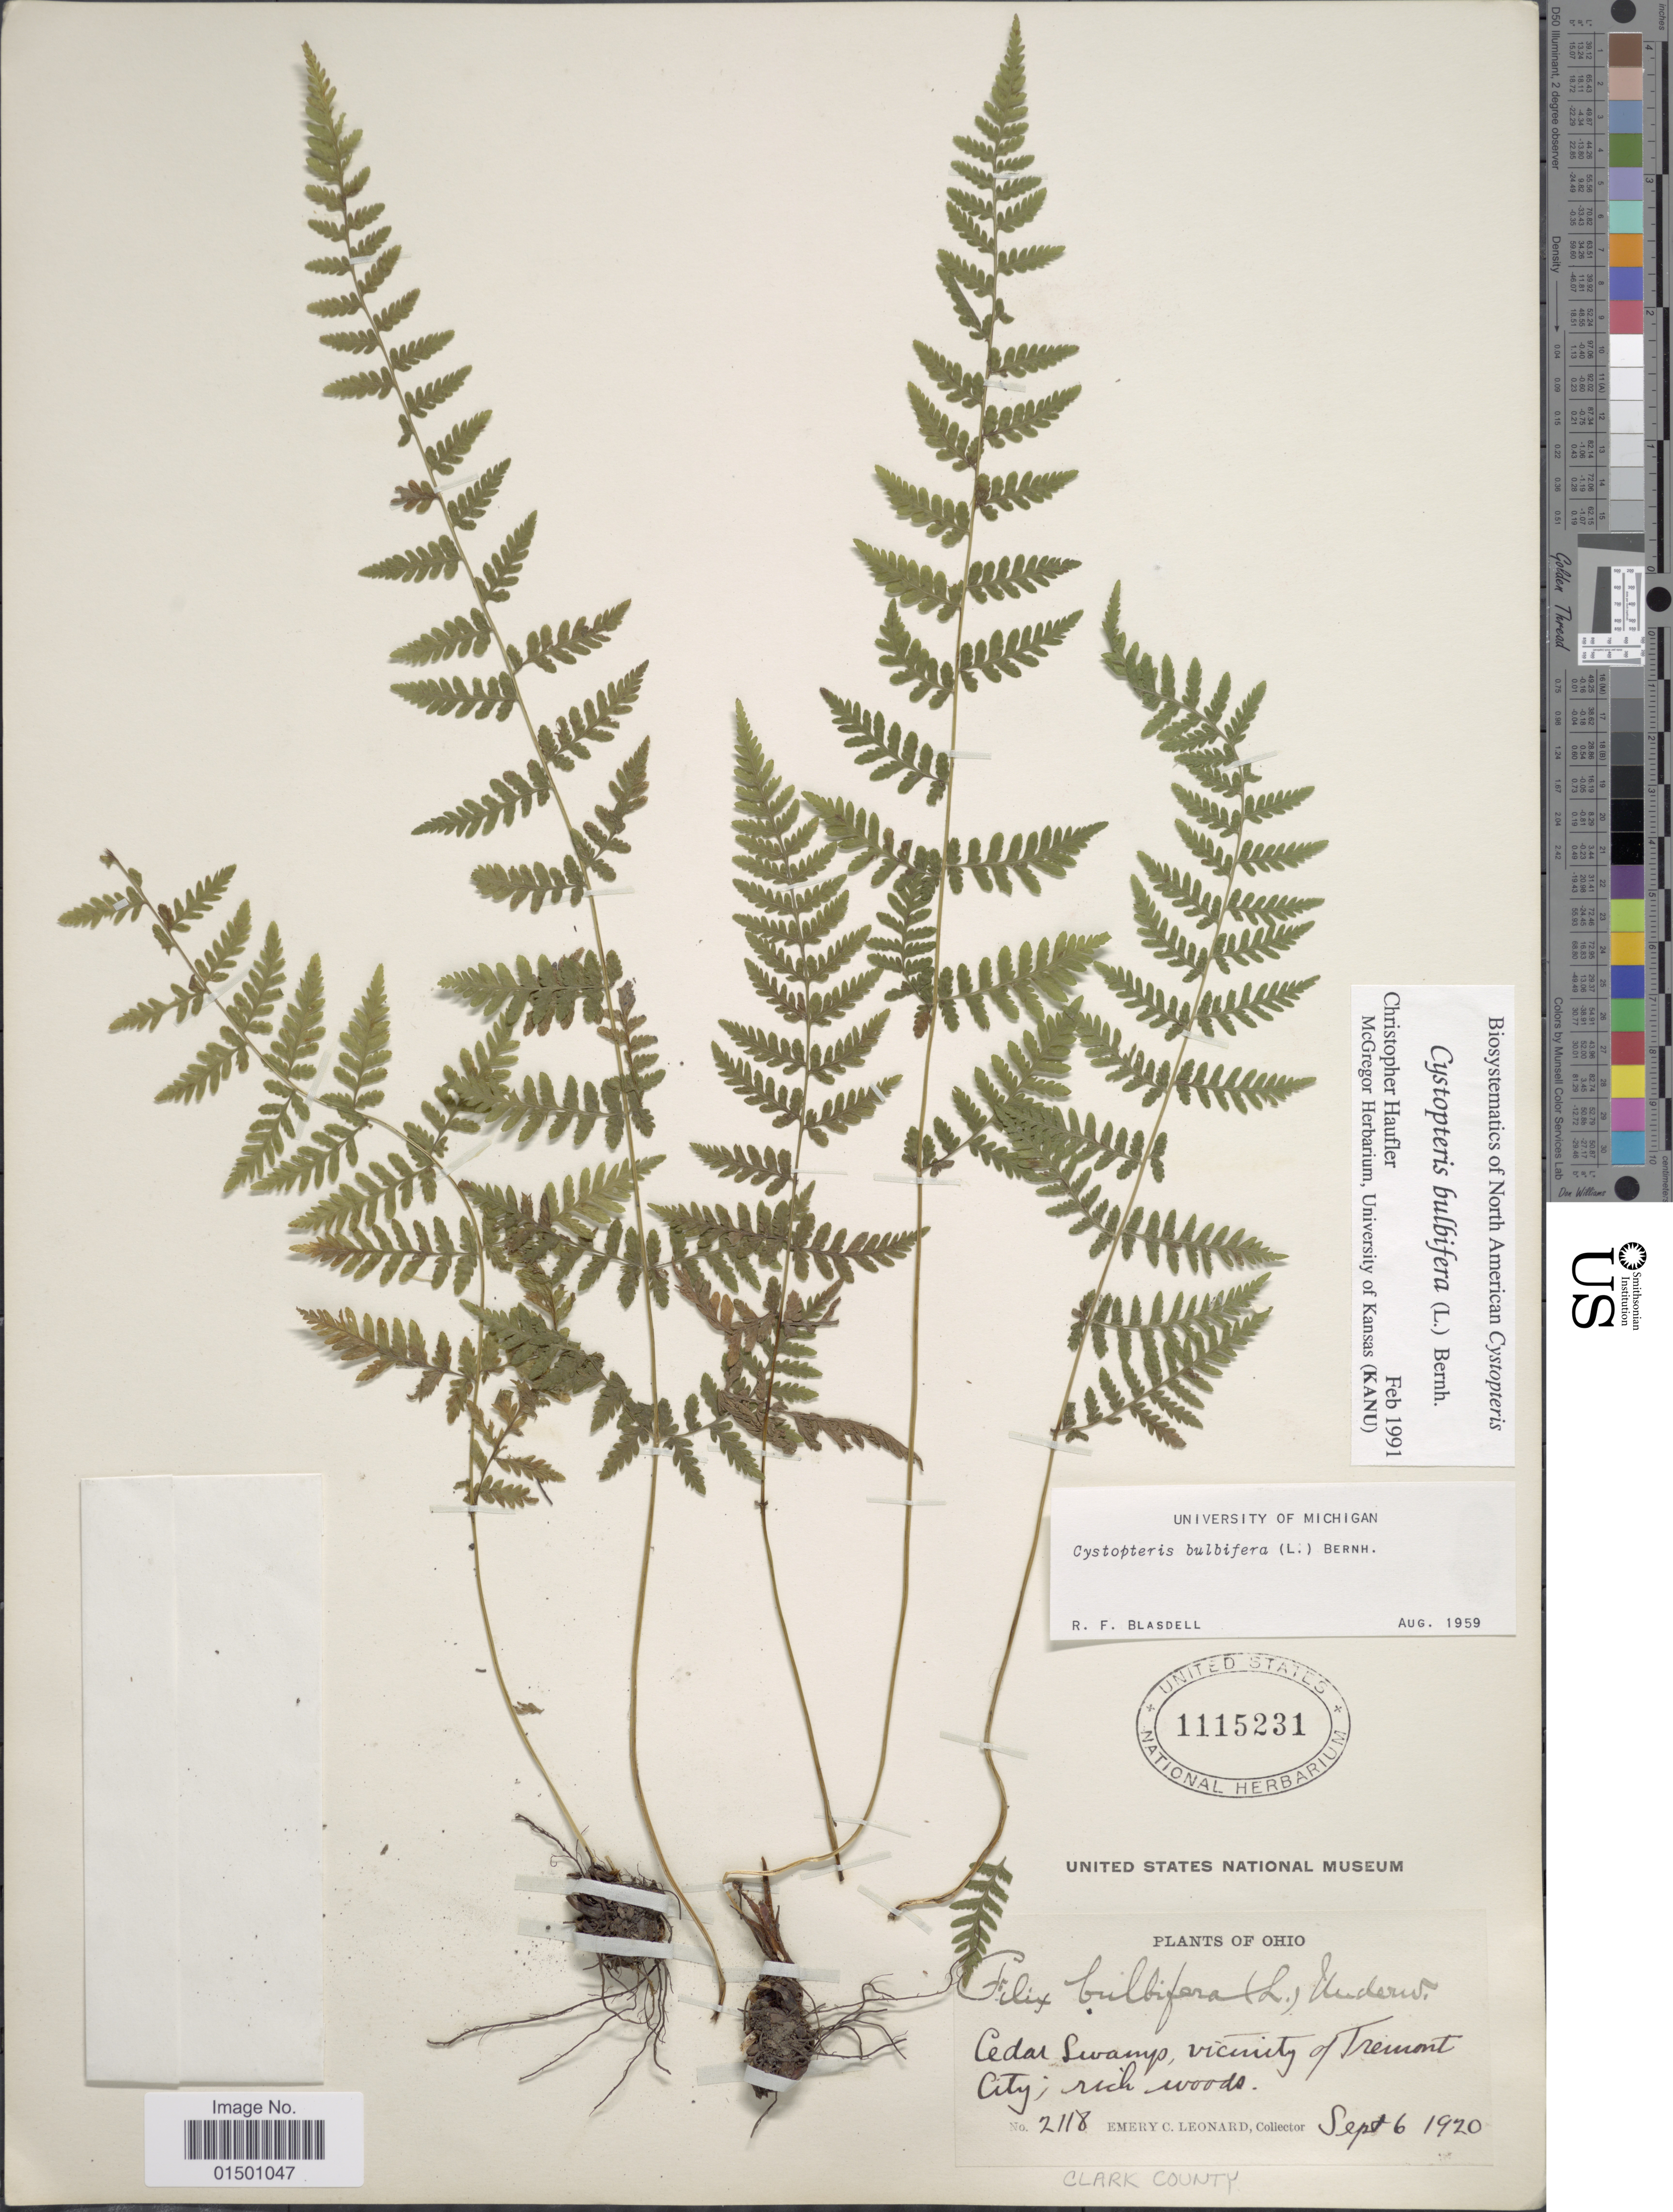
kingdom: Plantae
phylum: Tracheophyta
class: Polypodiopsida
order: Polypodiales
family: Cystopteridaceae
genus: Cystopteris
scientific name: Cystopteris bulbifera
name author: (L.) Bernh.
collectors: E. C. Leonard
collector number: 2118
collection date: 1920-09-06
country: United States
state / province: Ohio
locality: Cedar Swamp, vicinity of Tremont City, Clark County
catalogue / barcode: US 1115231